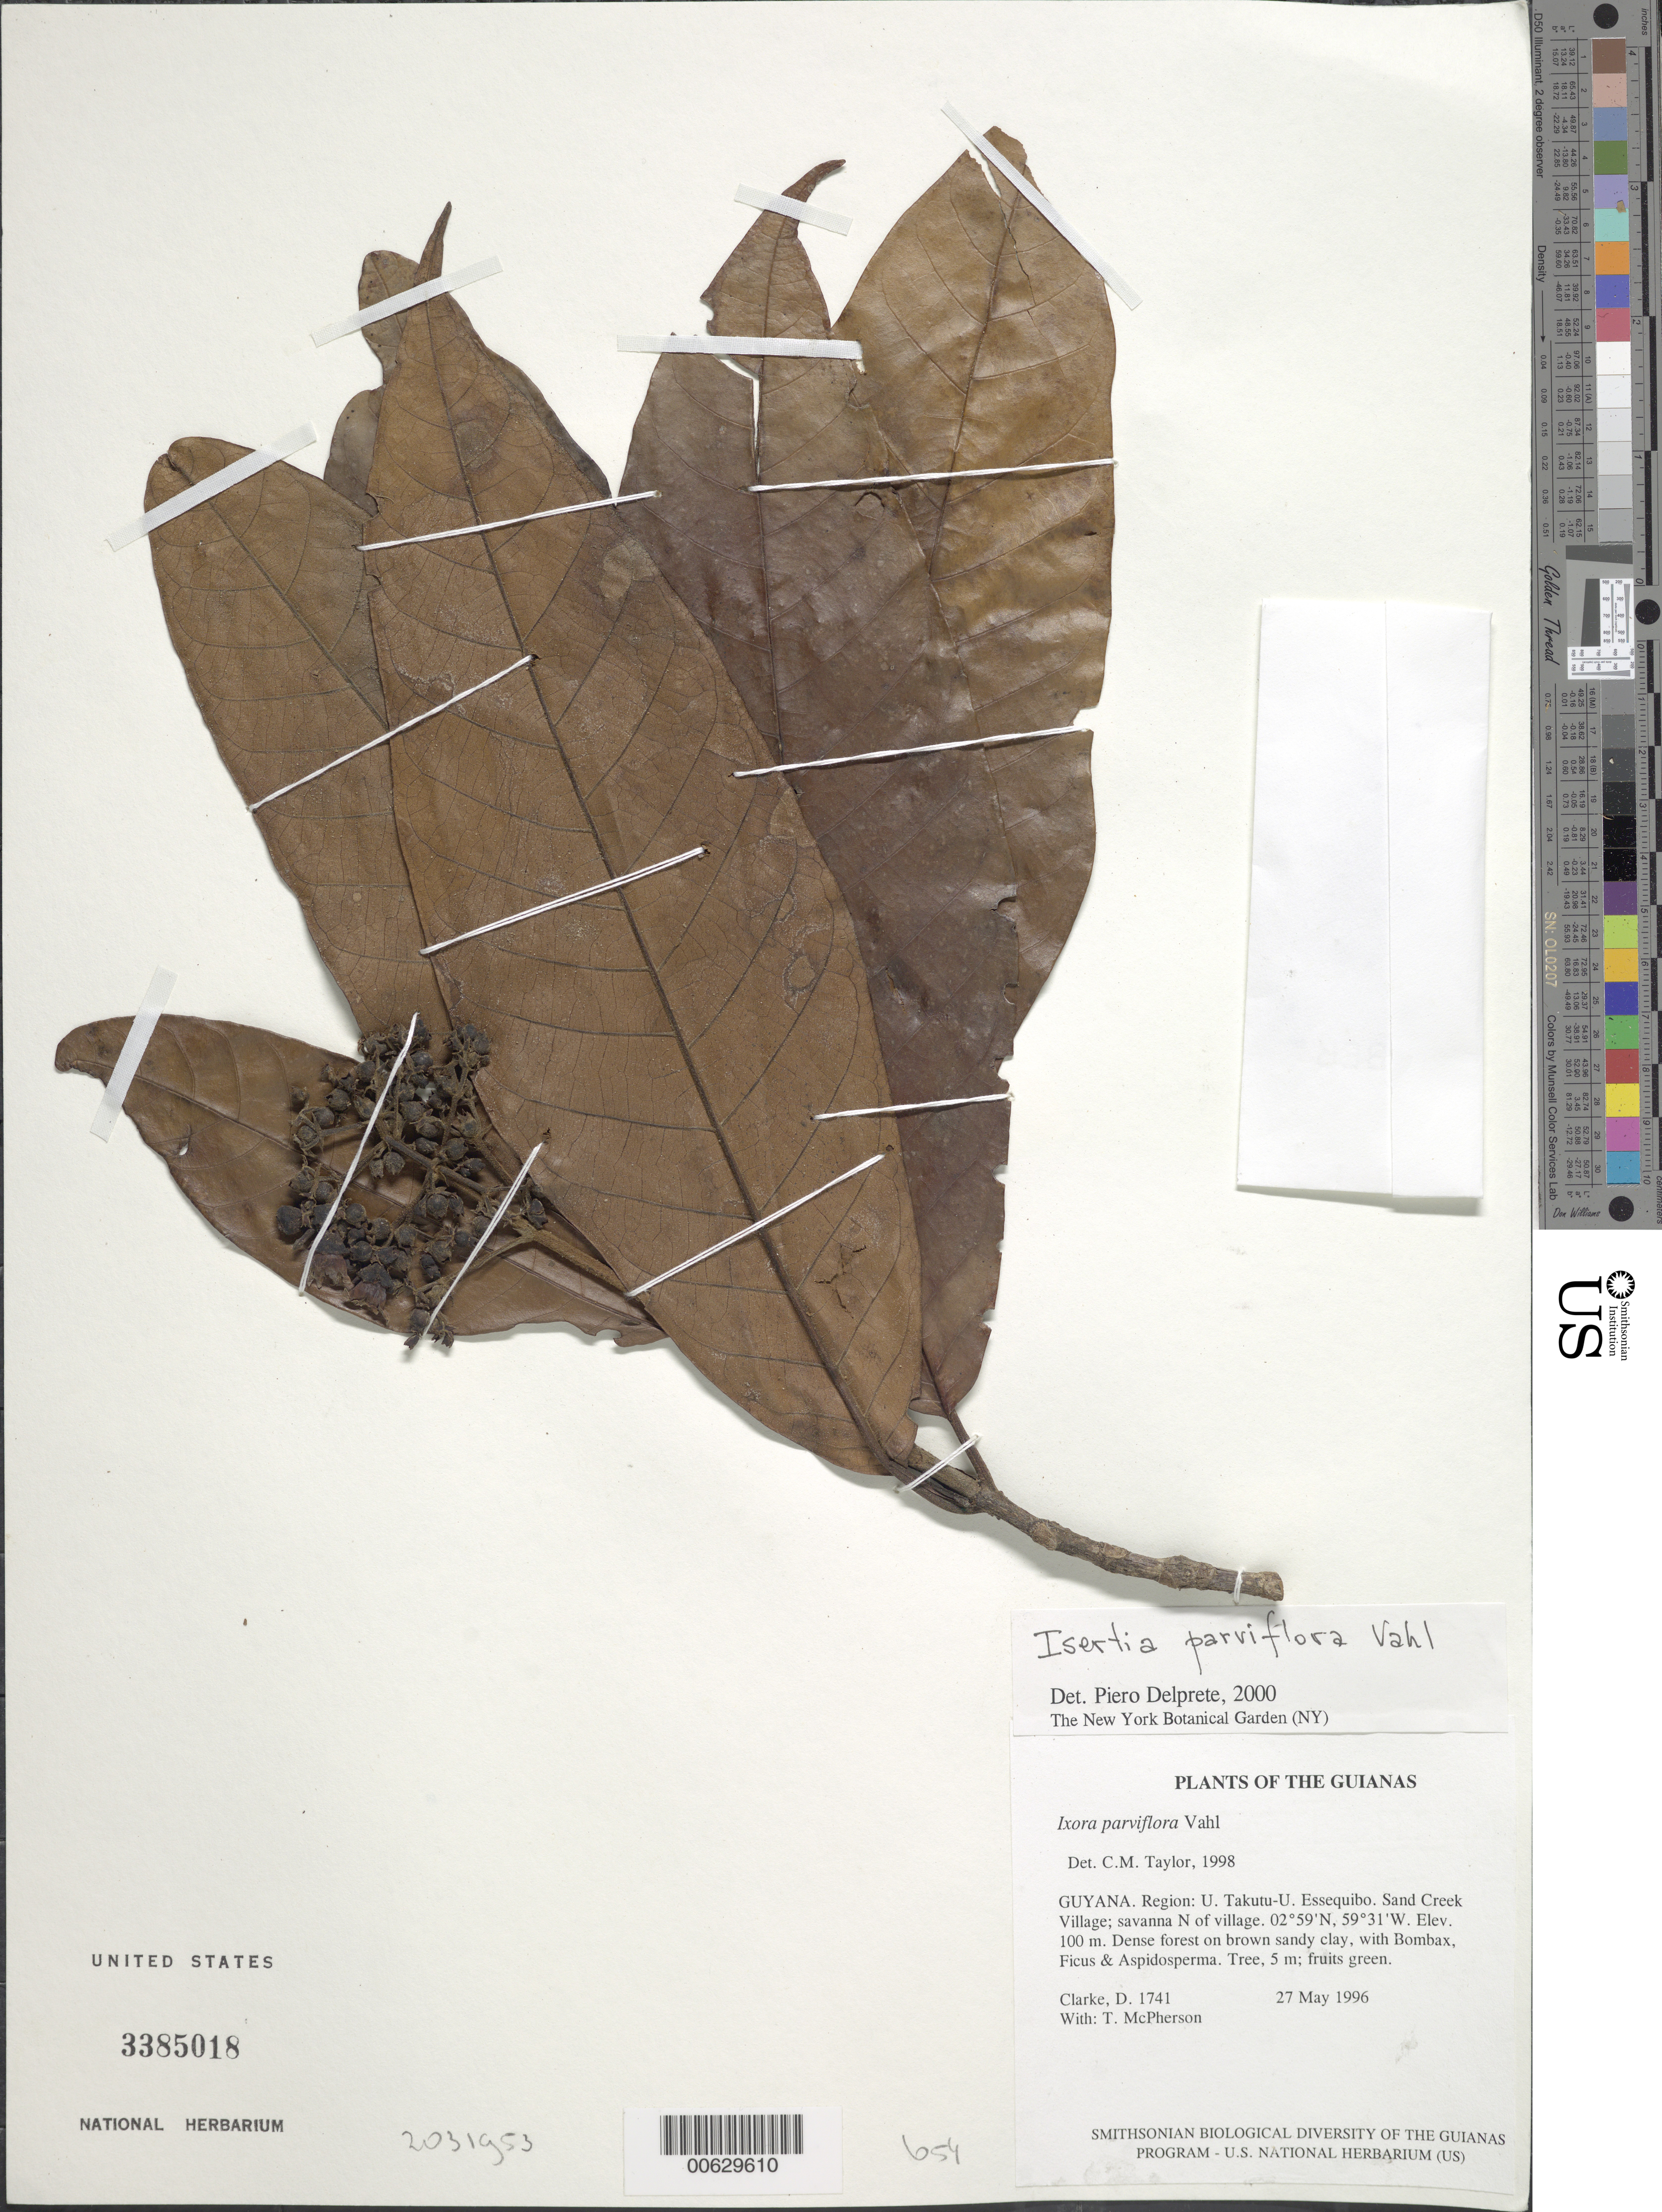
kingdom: Plantae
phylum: Tracheophyta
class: Magnoliopsida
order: Gentianales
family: Rubiaceae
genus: Isertia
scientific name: Isertia parviflora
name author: Vahl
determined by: Delprete, P. G., Herb. de Guyane Cay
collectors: H. D. Clarke & T. McPherson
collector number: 1741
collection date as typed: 27 May 1996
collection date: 1996-05-27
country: Guyana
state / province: U. Takutu-U. Essequibo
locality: Sand Creek Village; savanna N of village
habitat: Dense forest on brown sandy clay, with Bombacaceae, Ficus & Aspidosperma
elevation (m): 100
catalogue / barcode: US 3385018